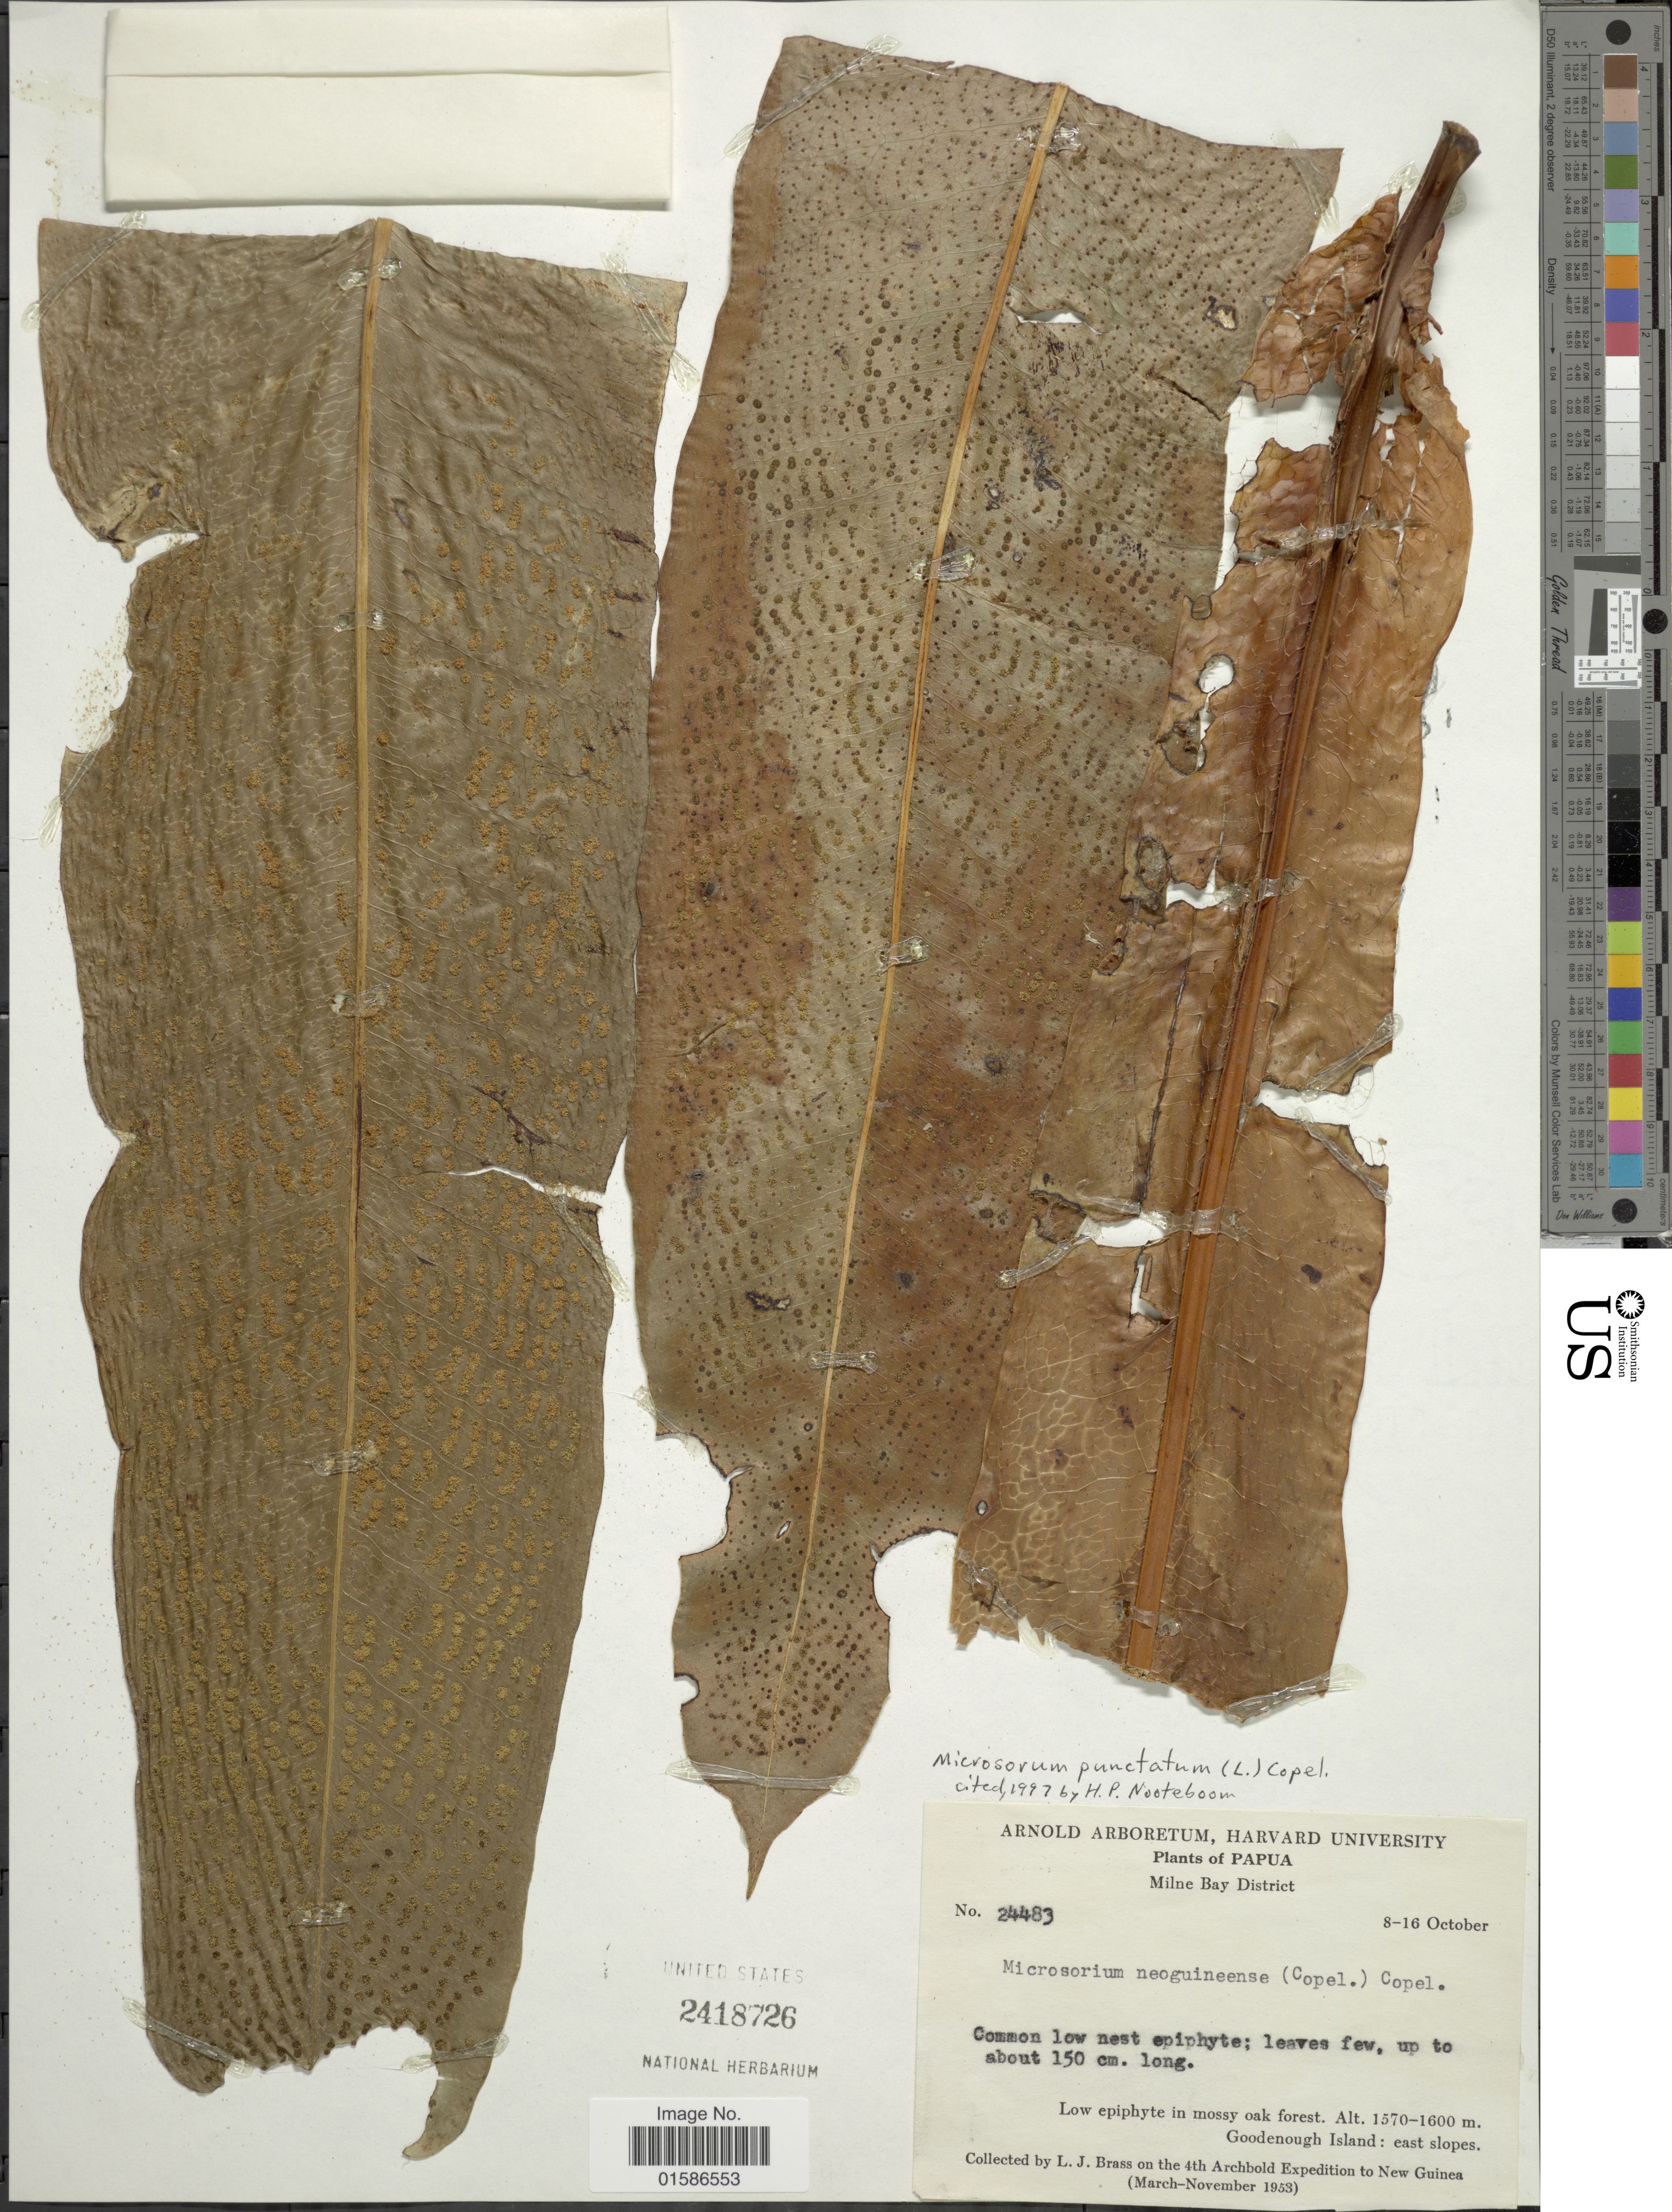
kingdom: Plantae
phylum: Tracheophyta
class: Polypodiopsida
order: Polypodiales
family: Polypodiaceae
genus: Microsorum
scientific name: Microsorum punctatum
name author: (L.) Copel.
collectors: L. J. Brass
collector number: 24483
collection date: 1953-10-08/1953-10-16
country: Papua New Guinea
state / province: Milne Bay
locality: Milne Bay District, Goodenough Island: east slopes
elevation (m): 1570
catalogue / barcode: US 2418726